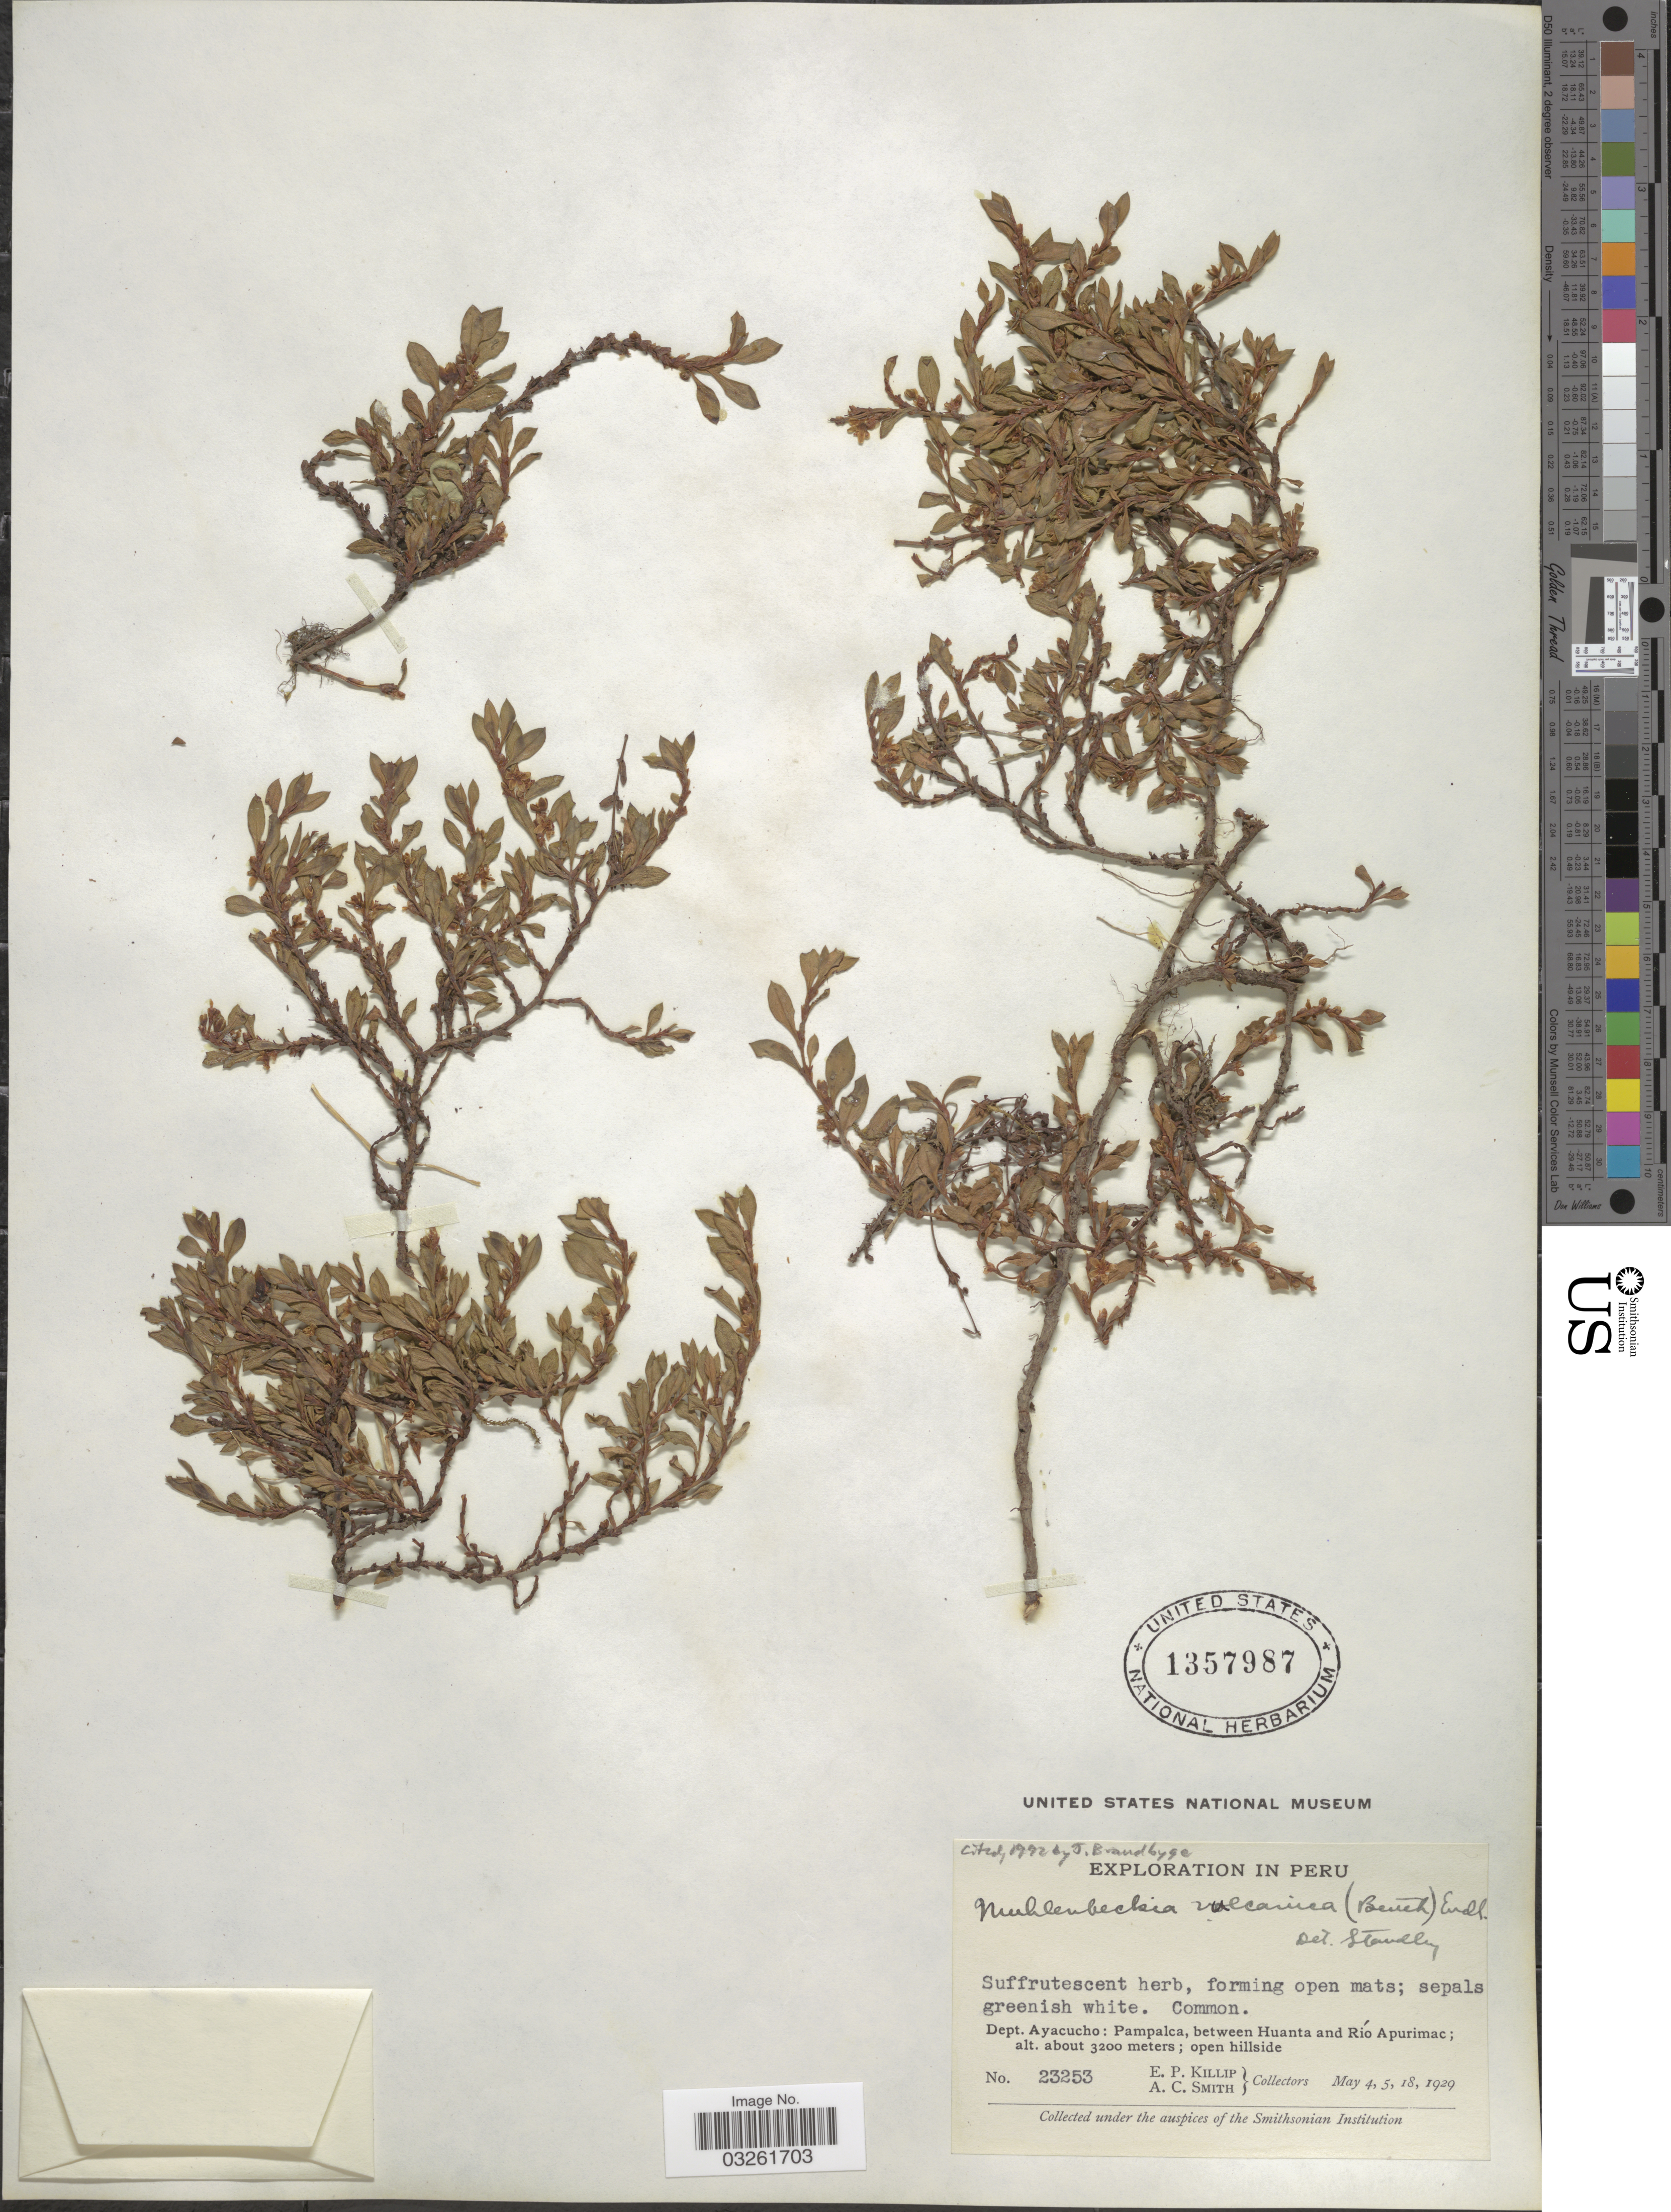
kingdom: Plantae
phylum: Tracheophyta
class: Magnoliopsida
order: Caryophyllales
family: Polygonaceae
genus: Muehlenbeckia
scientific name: Muehlenbeckia volcanica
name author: (Benth.) Endl.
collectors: E. P. Killip & A. C. Smith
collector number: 23253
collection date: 1929-05-04/1929-05-18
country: Peru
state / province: Ayacucho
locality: Dept. Ayacucho: Pampalca, between Huanta and Río Apurimac.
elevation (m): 3200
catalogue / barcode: US 1357987